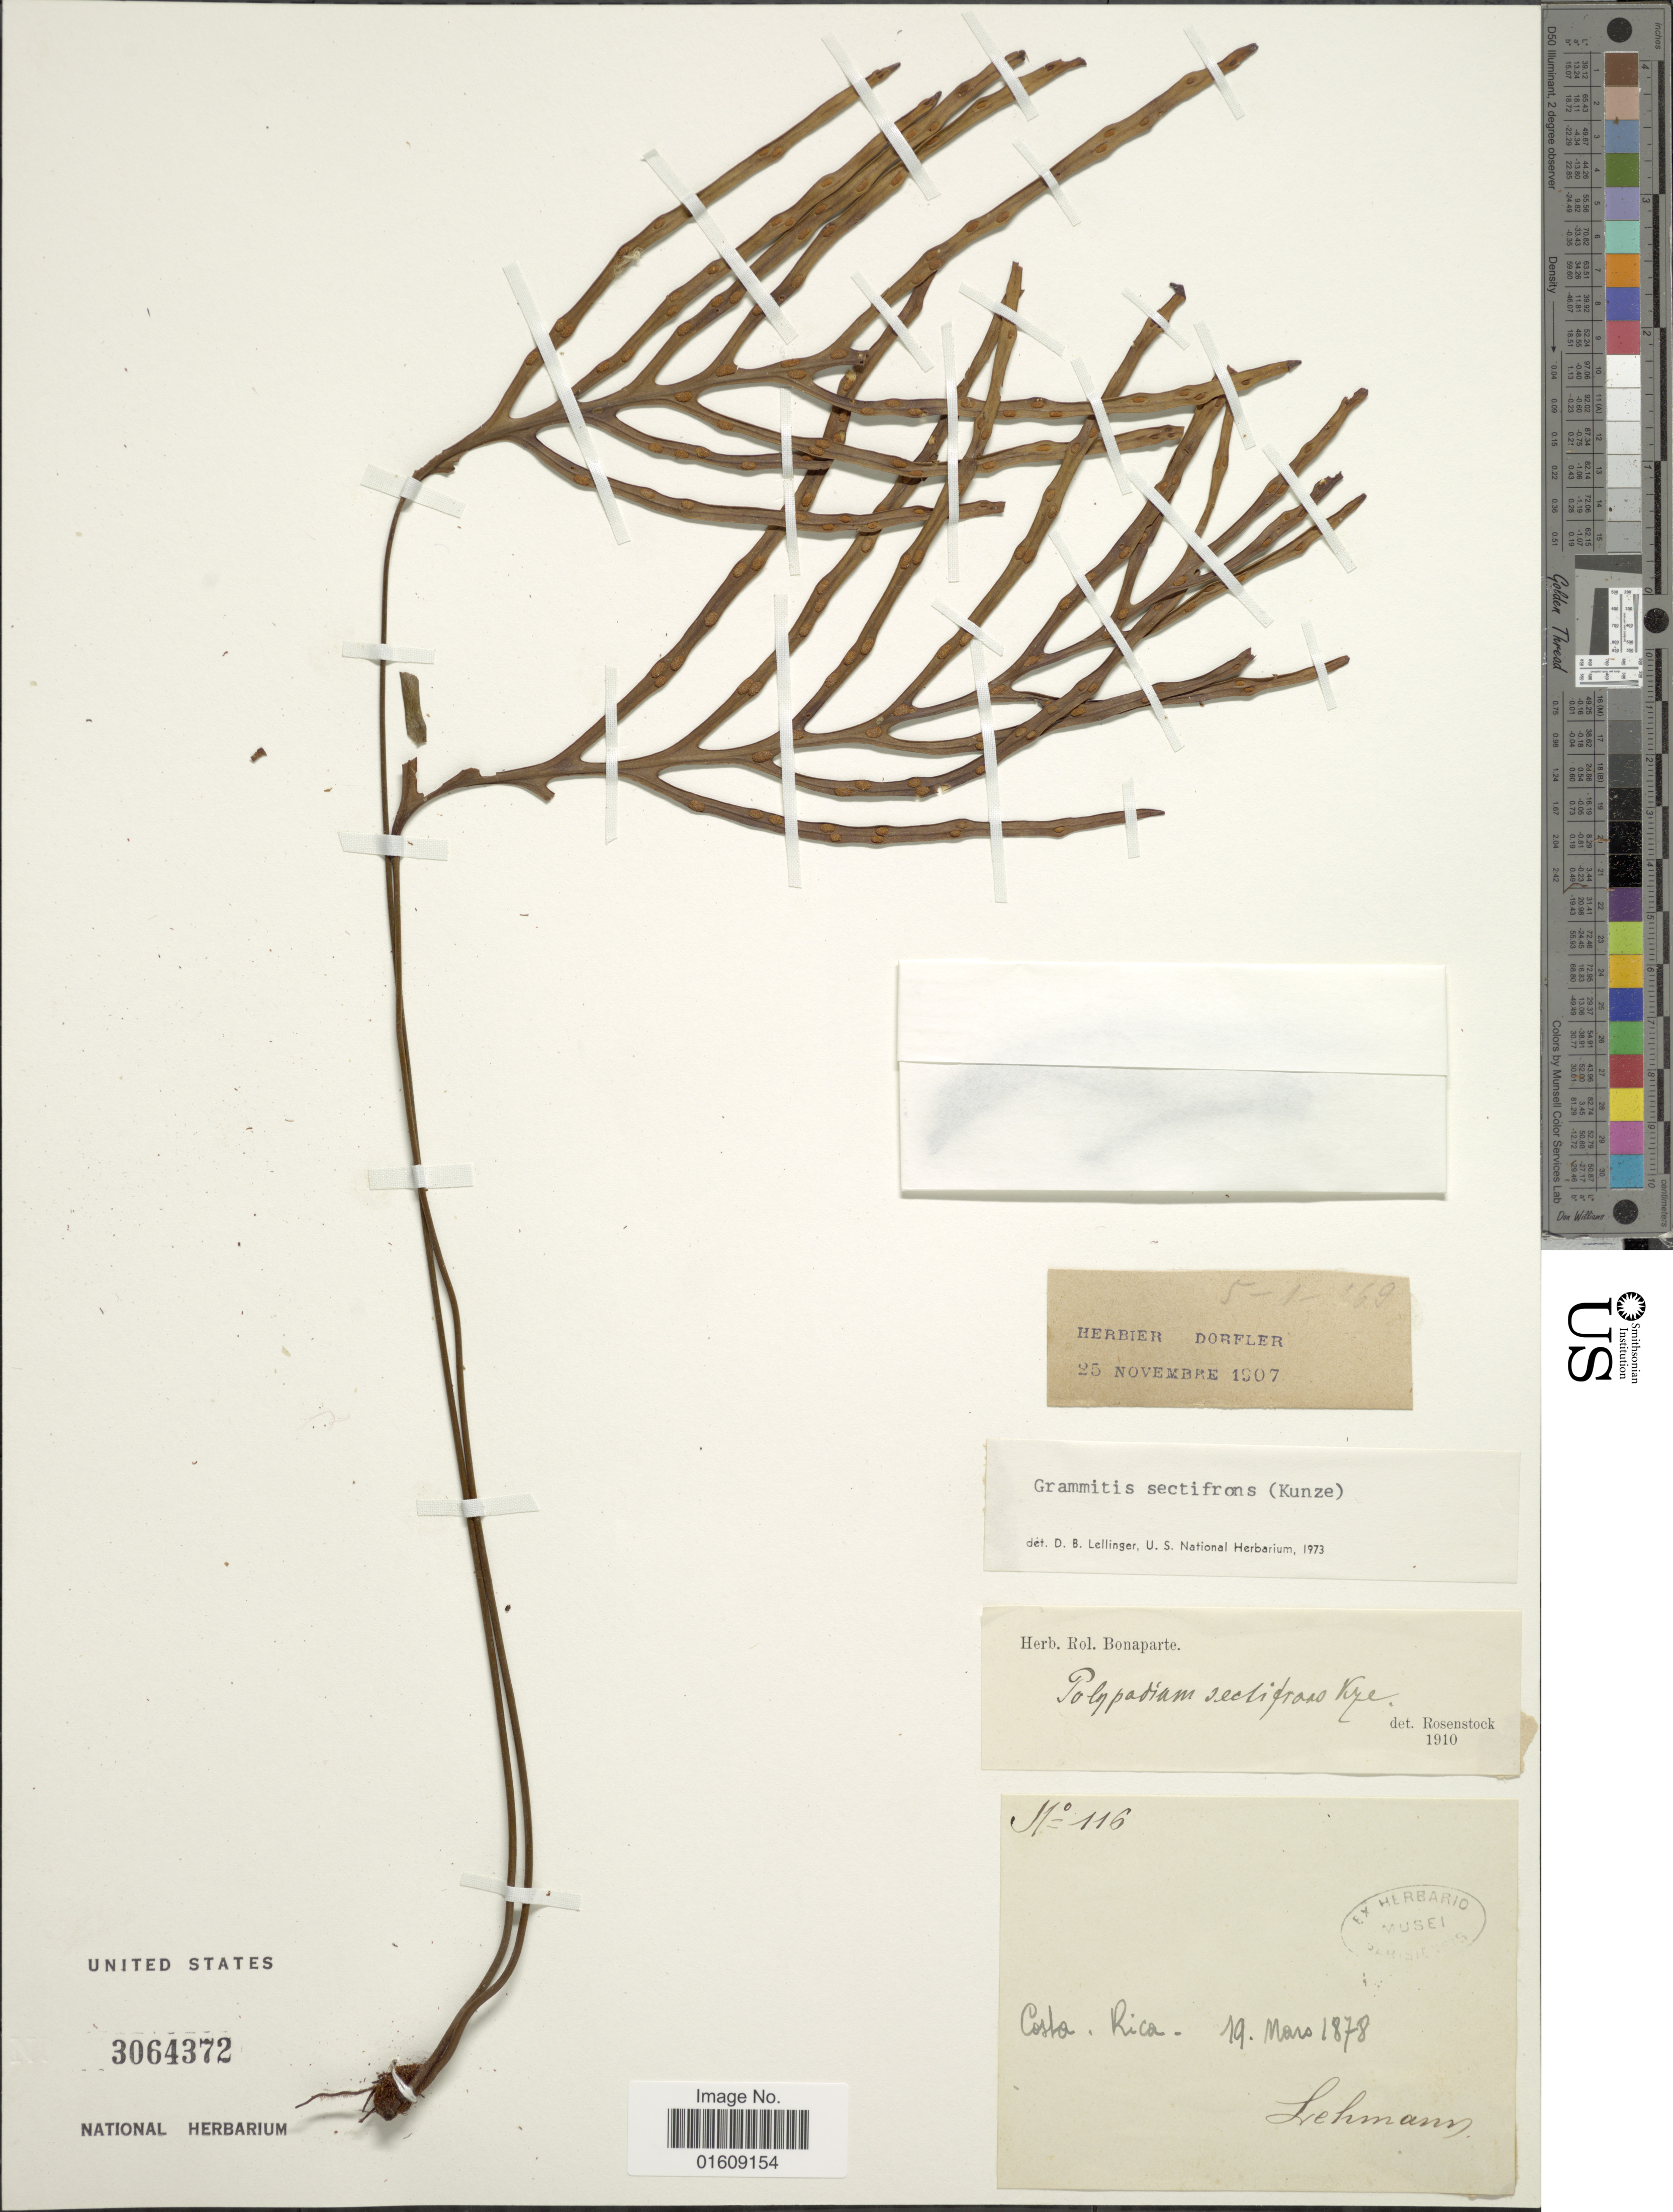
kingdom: Plantae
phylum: Tracheophyta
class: Polypodiopsida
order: Polypodiales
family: Polypodiaceae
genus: Zygophlebia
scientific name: Zygophlebia sectifrons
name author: (Kunze ex Mett.) L.E. Bishop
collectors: -. Lehmann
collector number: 116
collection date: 1878-03-19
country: Costa Rica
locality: Costa Rica.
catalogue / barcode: US 3064372